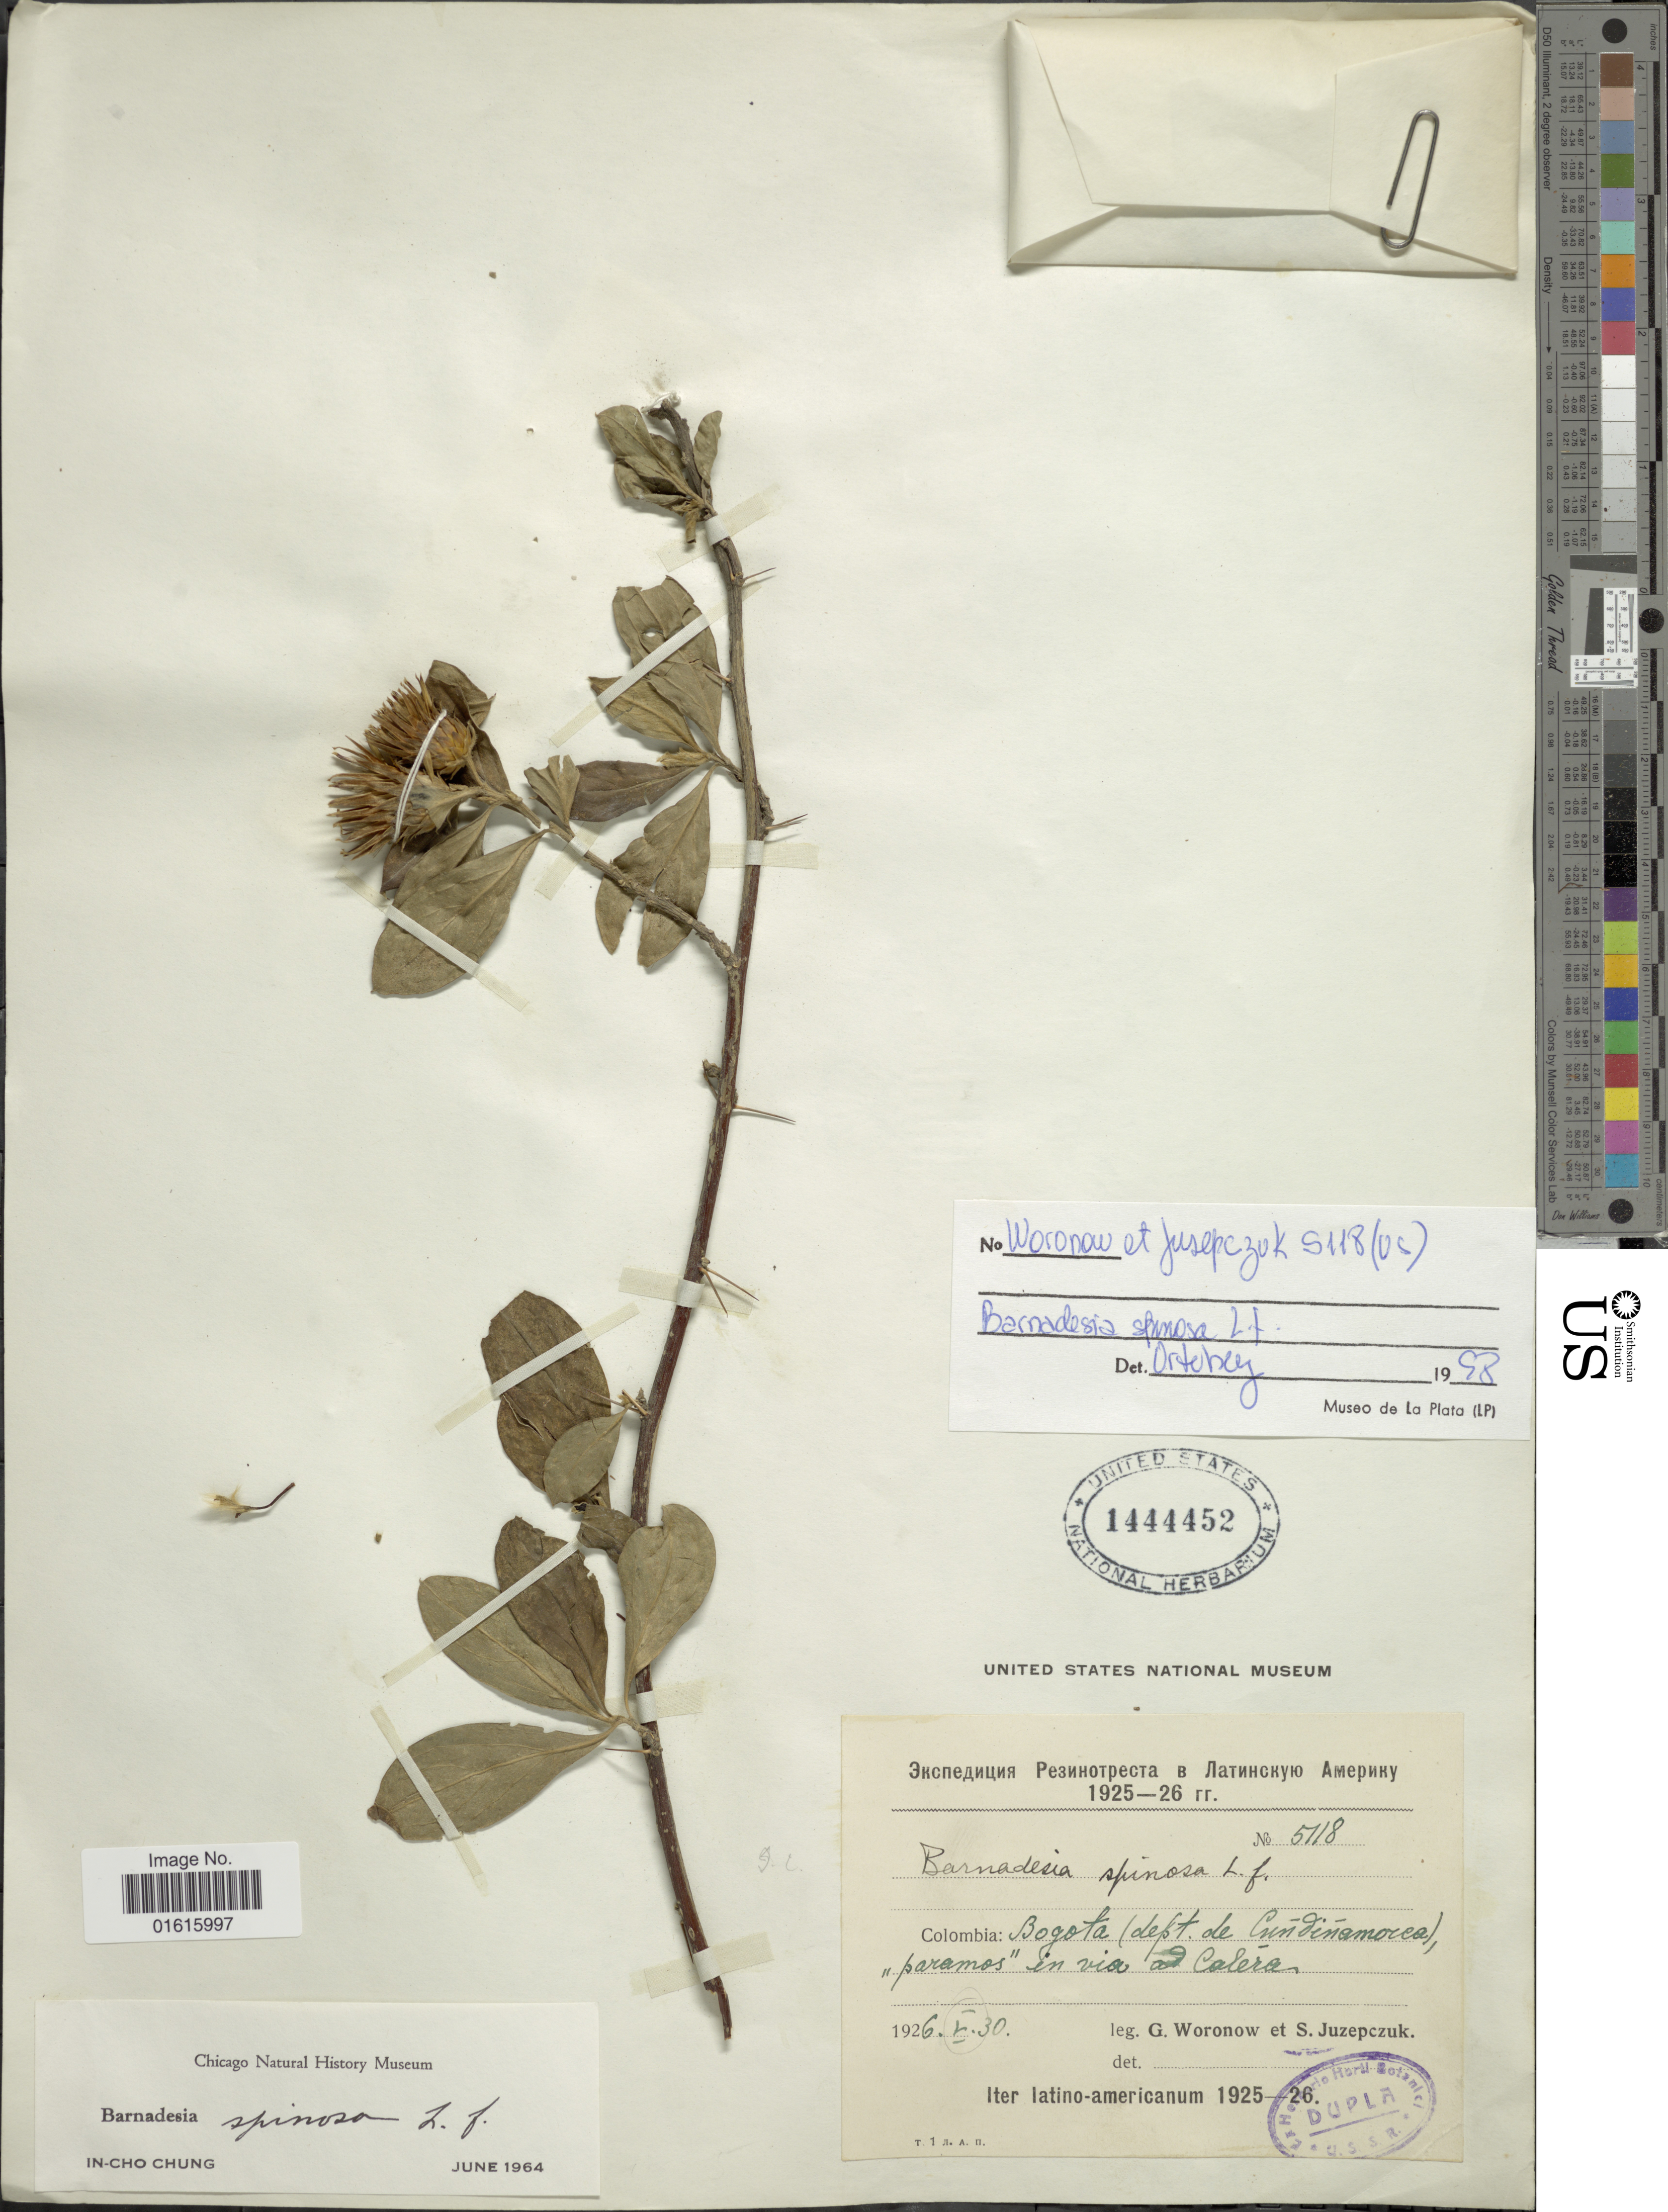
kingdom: Plantae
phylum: Tracheophyta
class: Magnoliopsida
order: Asterales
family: Asteraceae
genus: Barnadesia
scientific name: Barnadesia spinosa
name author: L. f.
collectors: G. Woronow & S. V. Juzepczuk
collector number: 5118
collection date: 1926-01-30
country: Colombia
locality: Bogota (dept. de Cundinamorca) "paramos" en via a Calera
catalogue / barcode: US 1444452